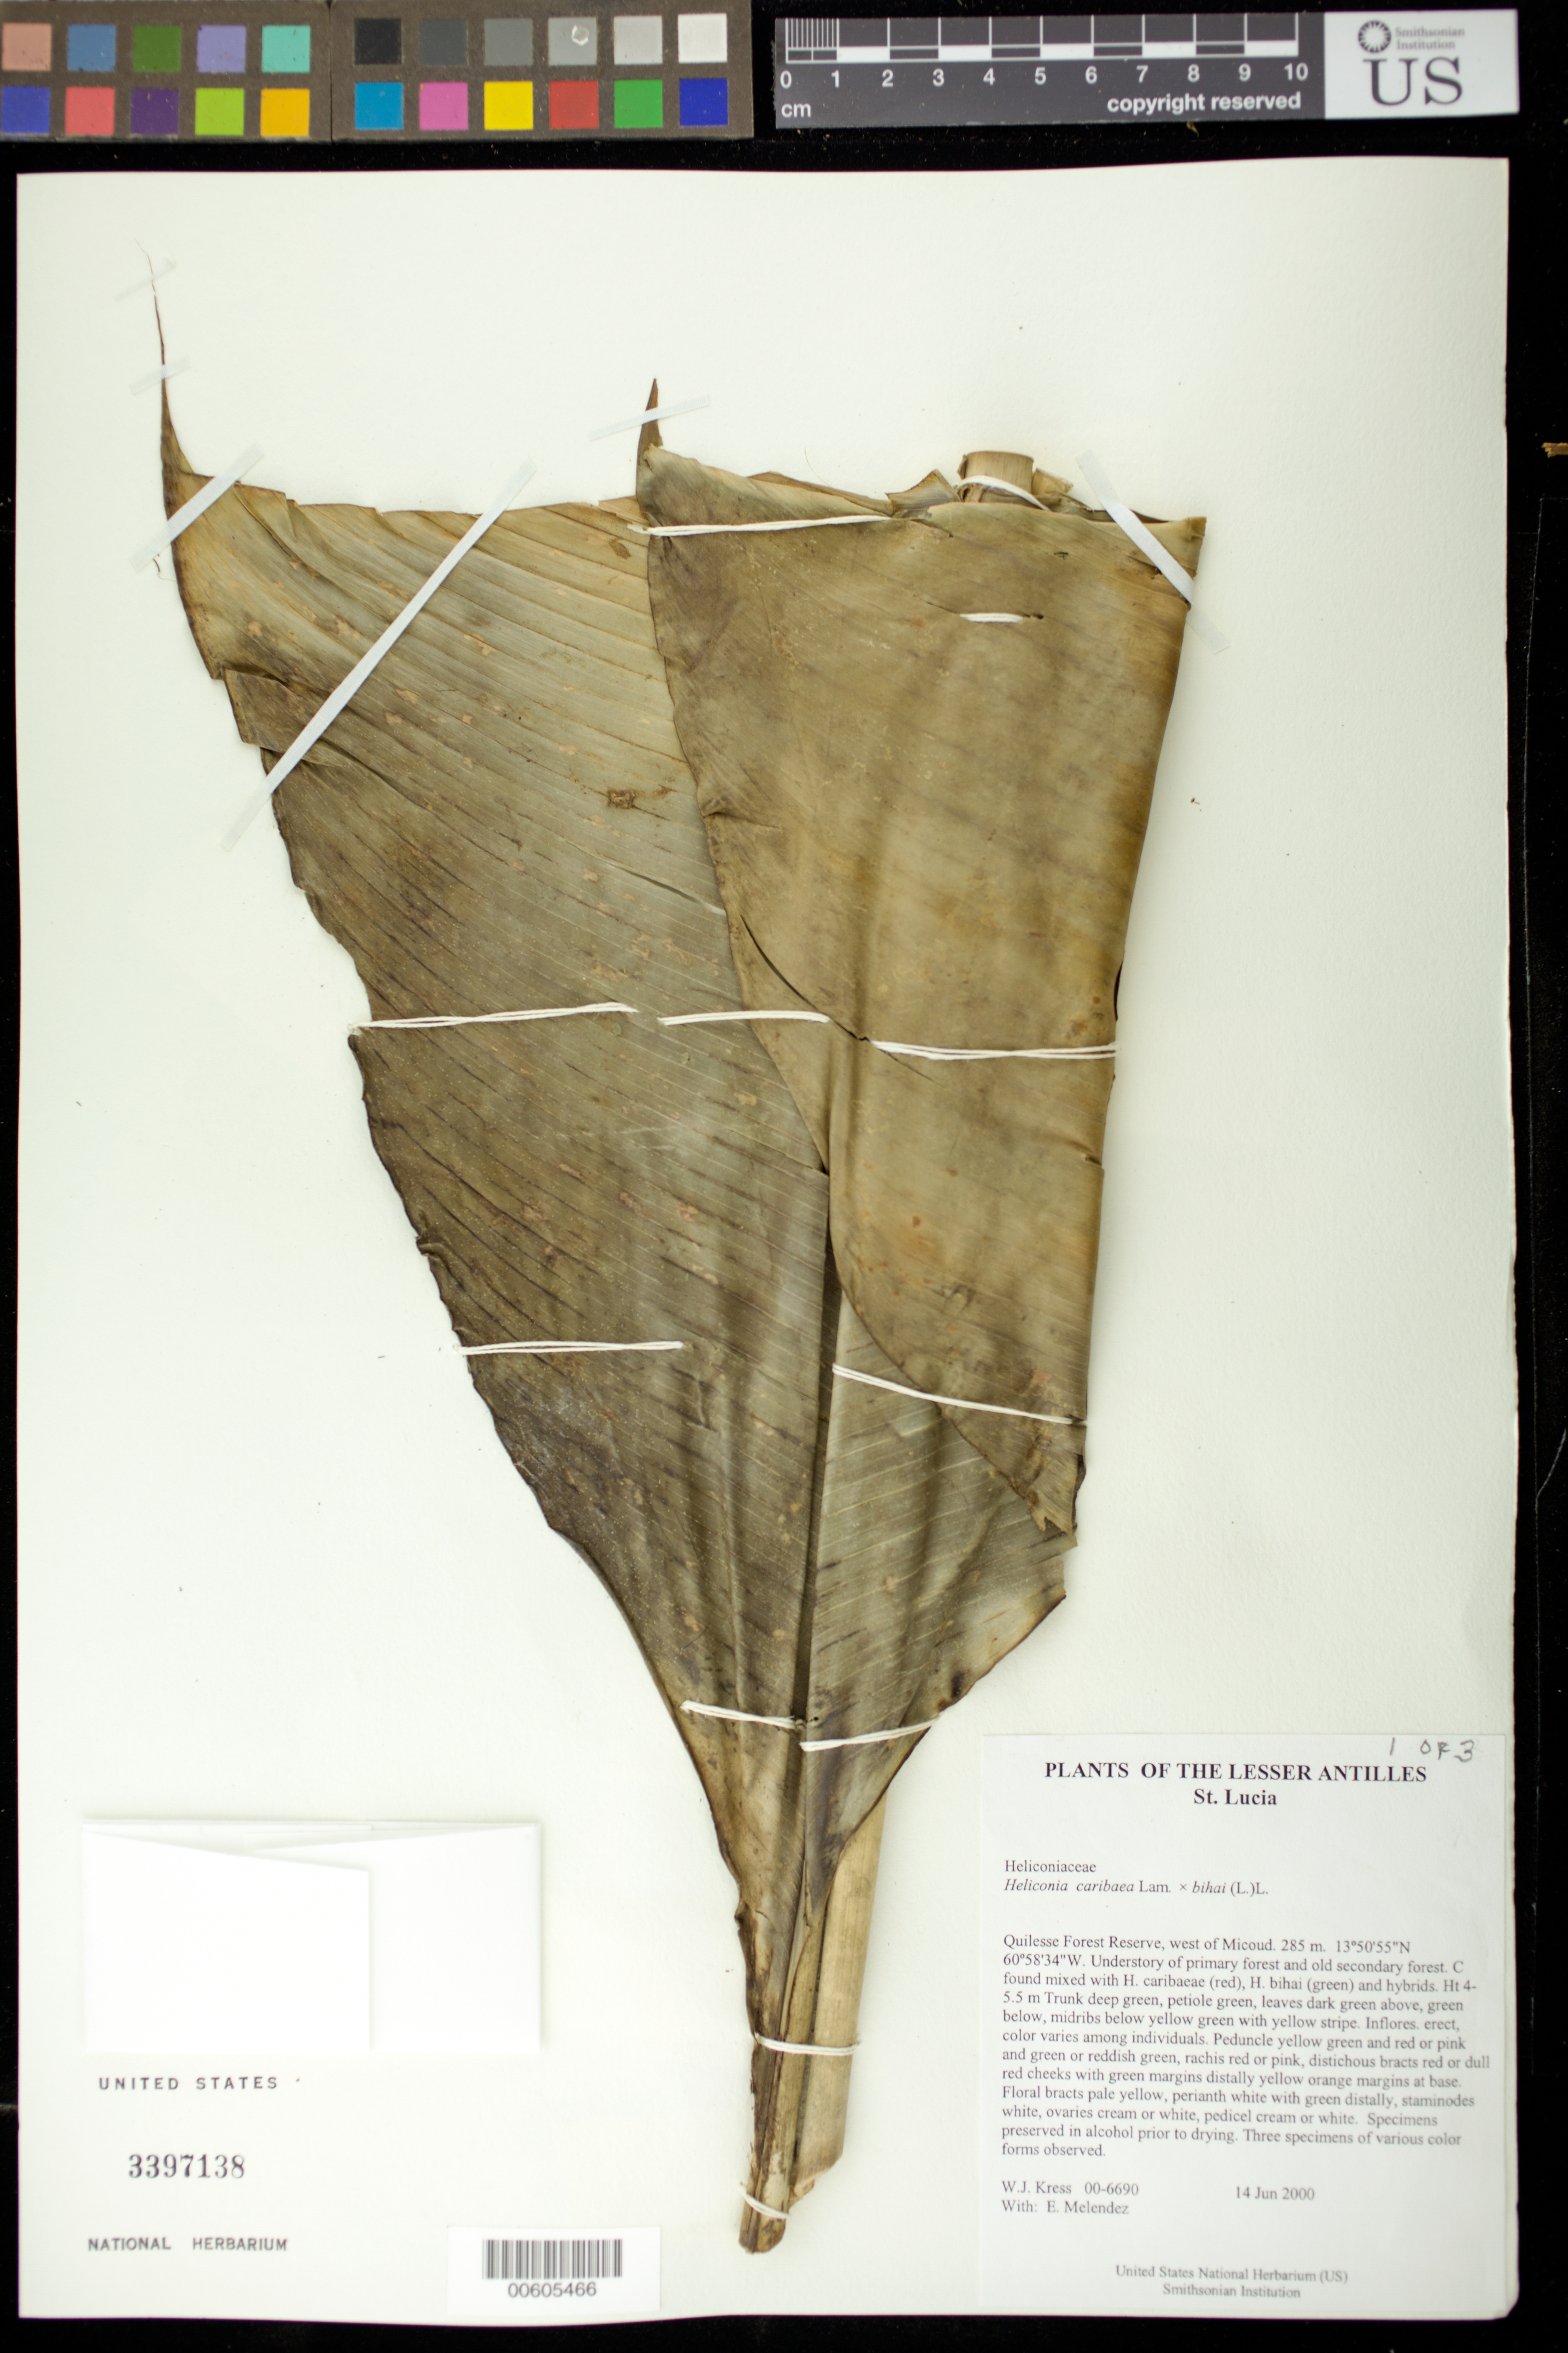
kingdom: Plantae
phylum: Tracheophyta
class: Liliopsida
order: Zingiberales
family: Heliconiaceae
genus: Heliconia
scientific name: Heliconia bihai x H. caribaea Lam.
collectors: W. J. Kress, E. Meléndez & E. Temeles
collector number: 00-6690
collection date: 2000-06-14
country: St. Lucia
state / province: Micoud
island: St. Lucia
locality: Quilesse Forest Reserve, west of Micoud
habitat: Understory of primary forest and old secondary forest. C found mixed with H. caribaeae (red), H. bihai (green) and hybrids.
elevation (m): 285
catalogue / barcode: US 3397138